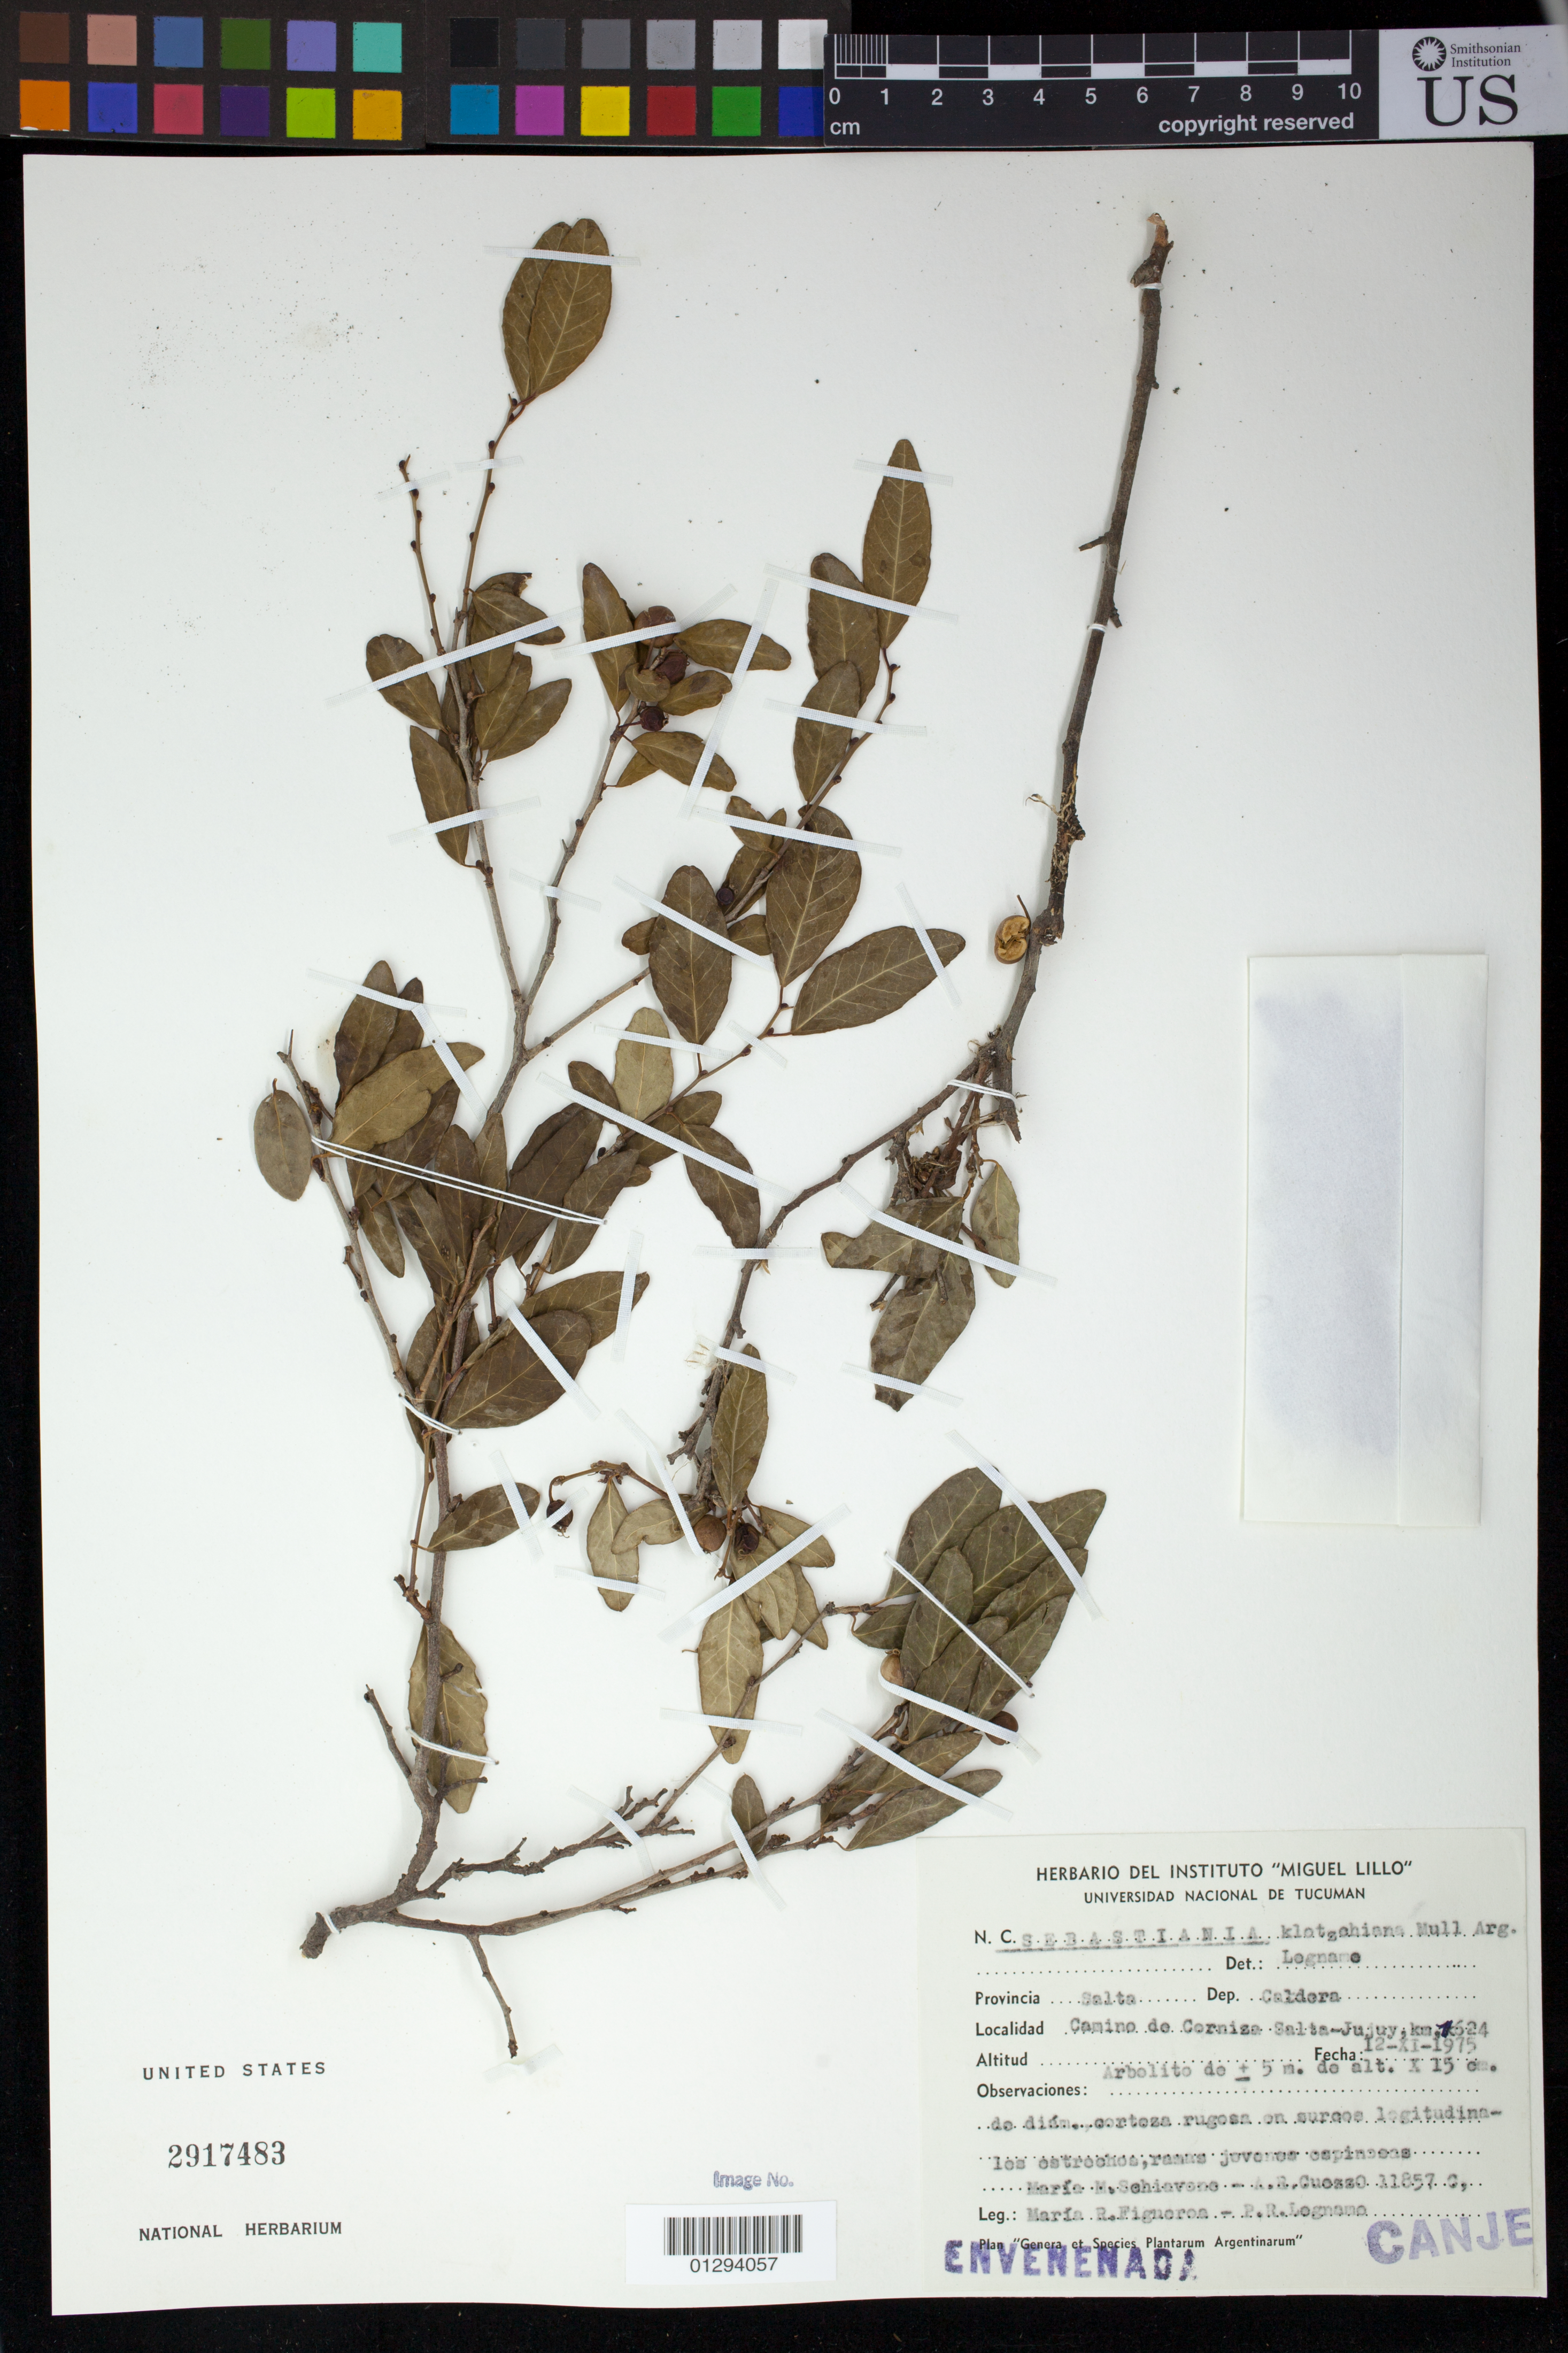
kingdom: Plantae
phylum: Tracheophyta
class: Magnoliopsida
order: Malpighiales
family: Euphorbiaceae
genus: Sebastiania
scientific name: Sebastiania commersoniana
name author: (Baill.) L.B. Sm. & Downs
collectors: M. Schiavone, A. Cuezzo, M. Figueroa & P. R. Legname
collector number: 11857 C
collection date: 1975-11-12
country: Argentina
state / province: Salta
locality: Dep. Caldera, Camino de Cornize Salta-Jujuy, km, 1624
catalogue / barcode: US 2917483